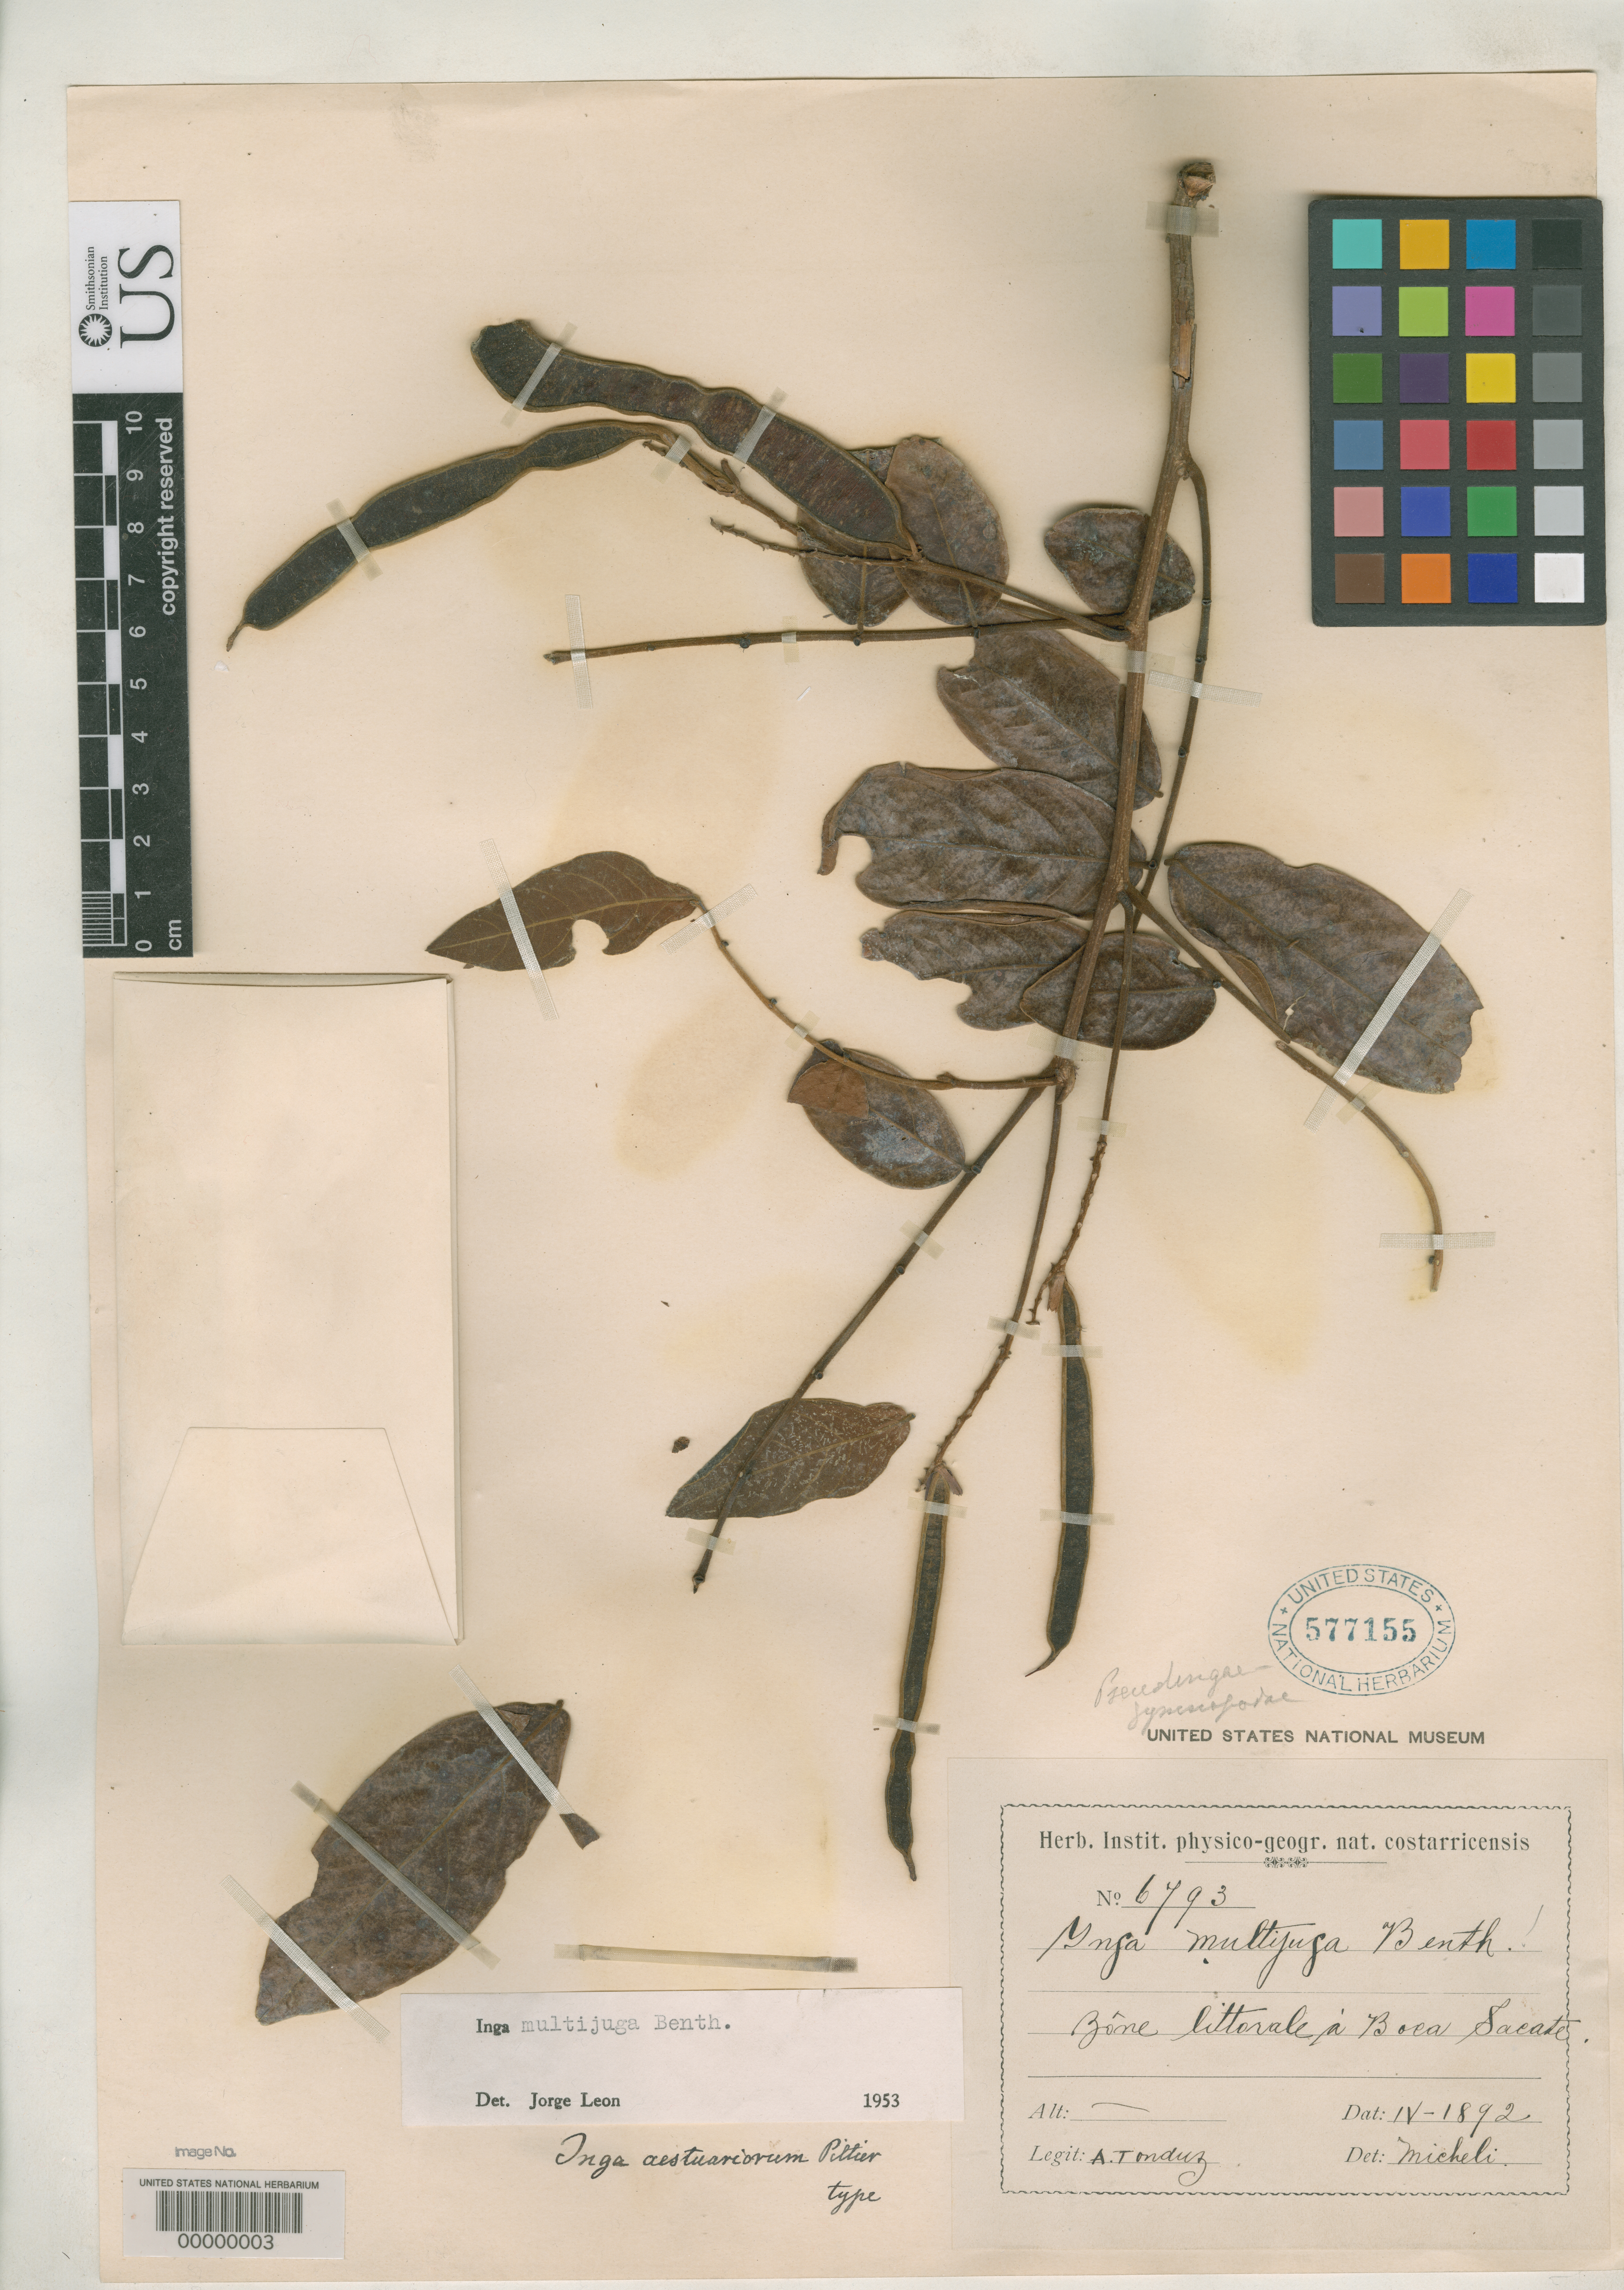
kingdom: Plantae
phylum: Tracheophyta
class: Magnoliopsida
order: Fabales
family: Fabaceae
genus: Inga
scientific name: Inga aestuariorum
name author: Pittier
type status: Isotype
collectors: A. Tonduz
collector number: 6793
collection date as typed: Apr 1892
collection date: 1892-04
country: Costa Rica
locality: Boca Sacate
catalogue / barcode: US 577155